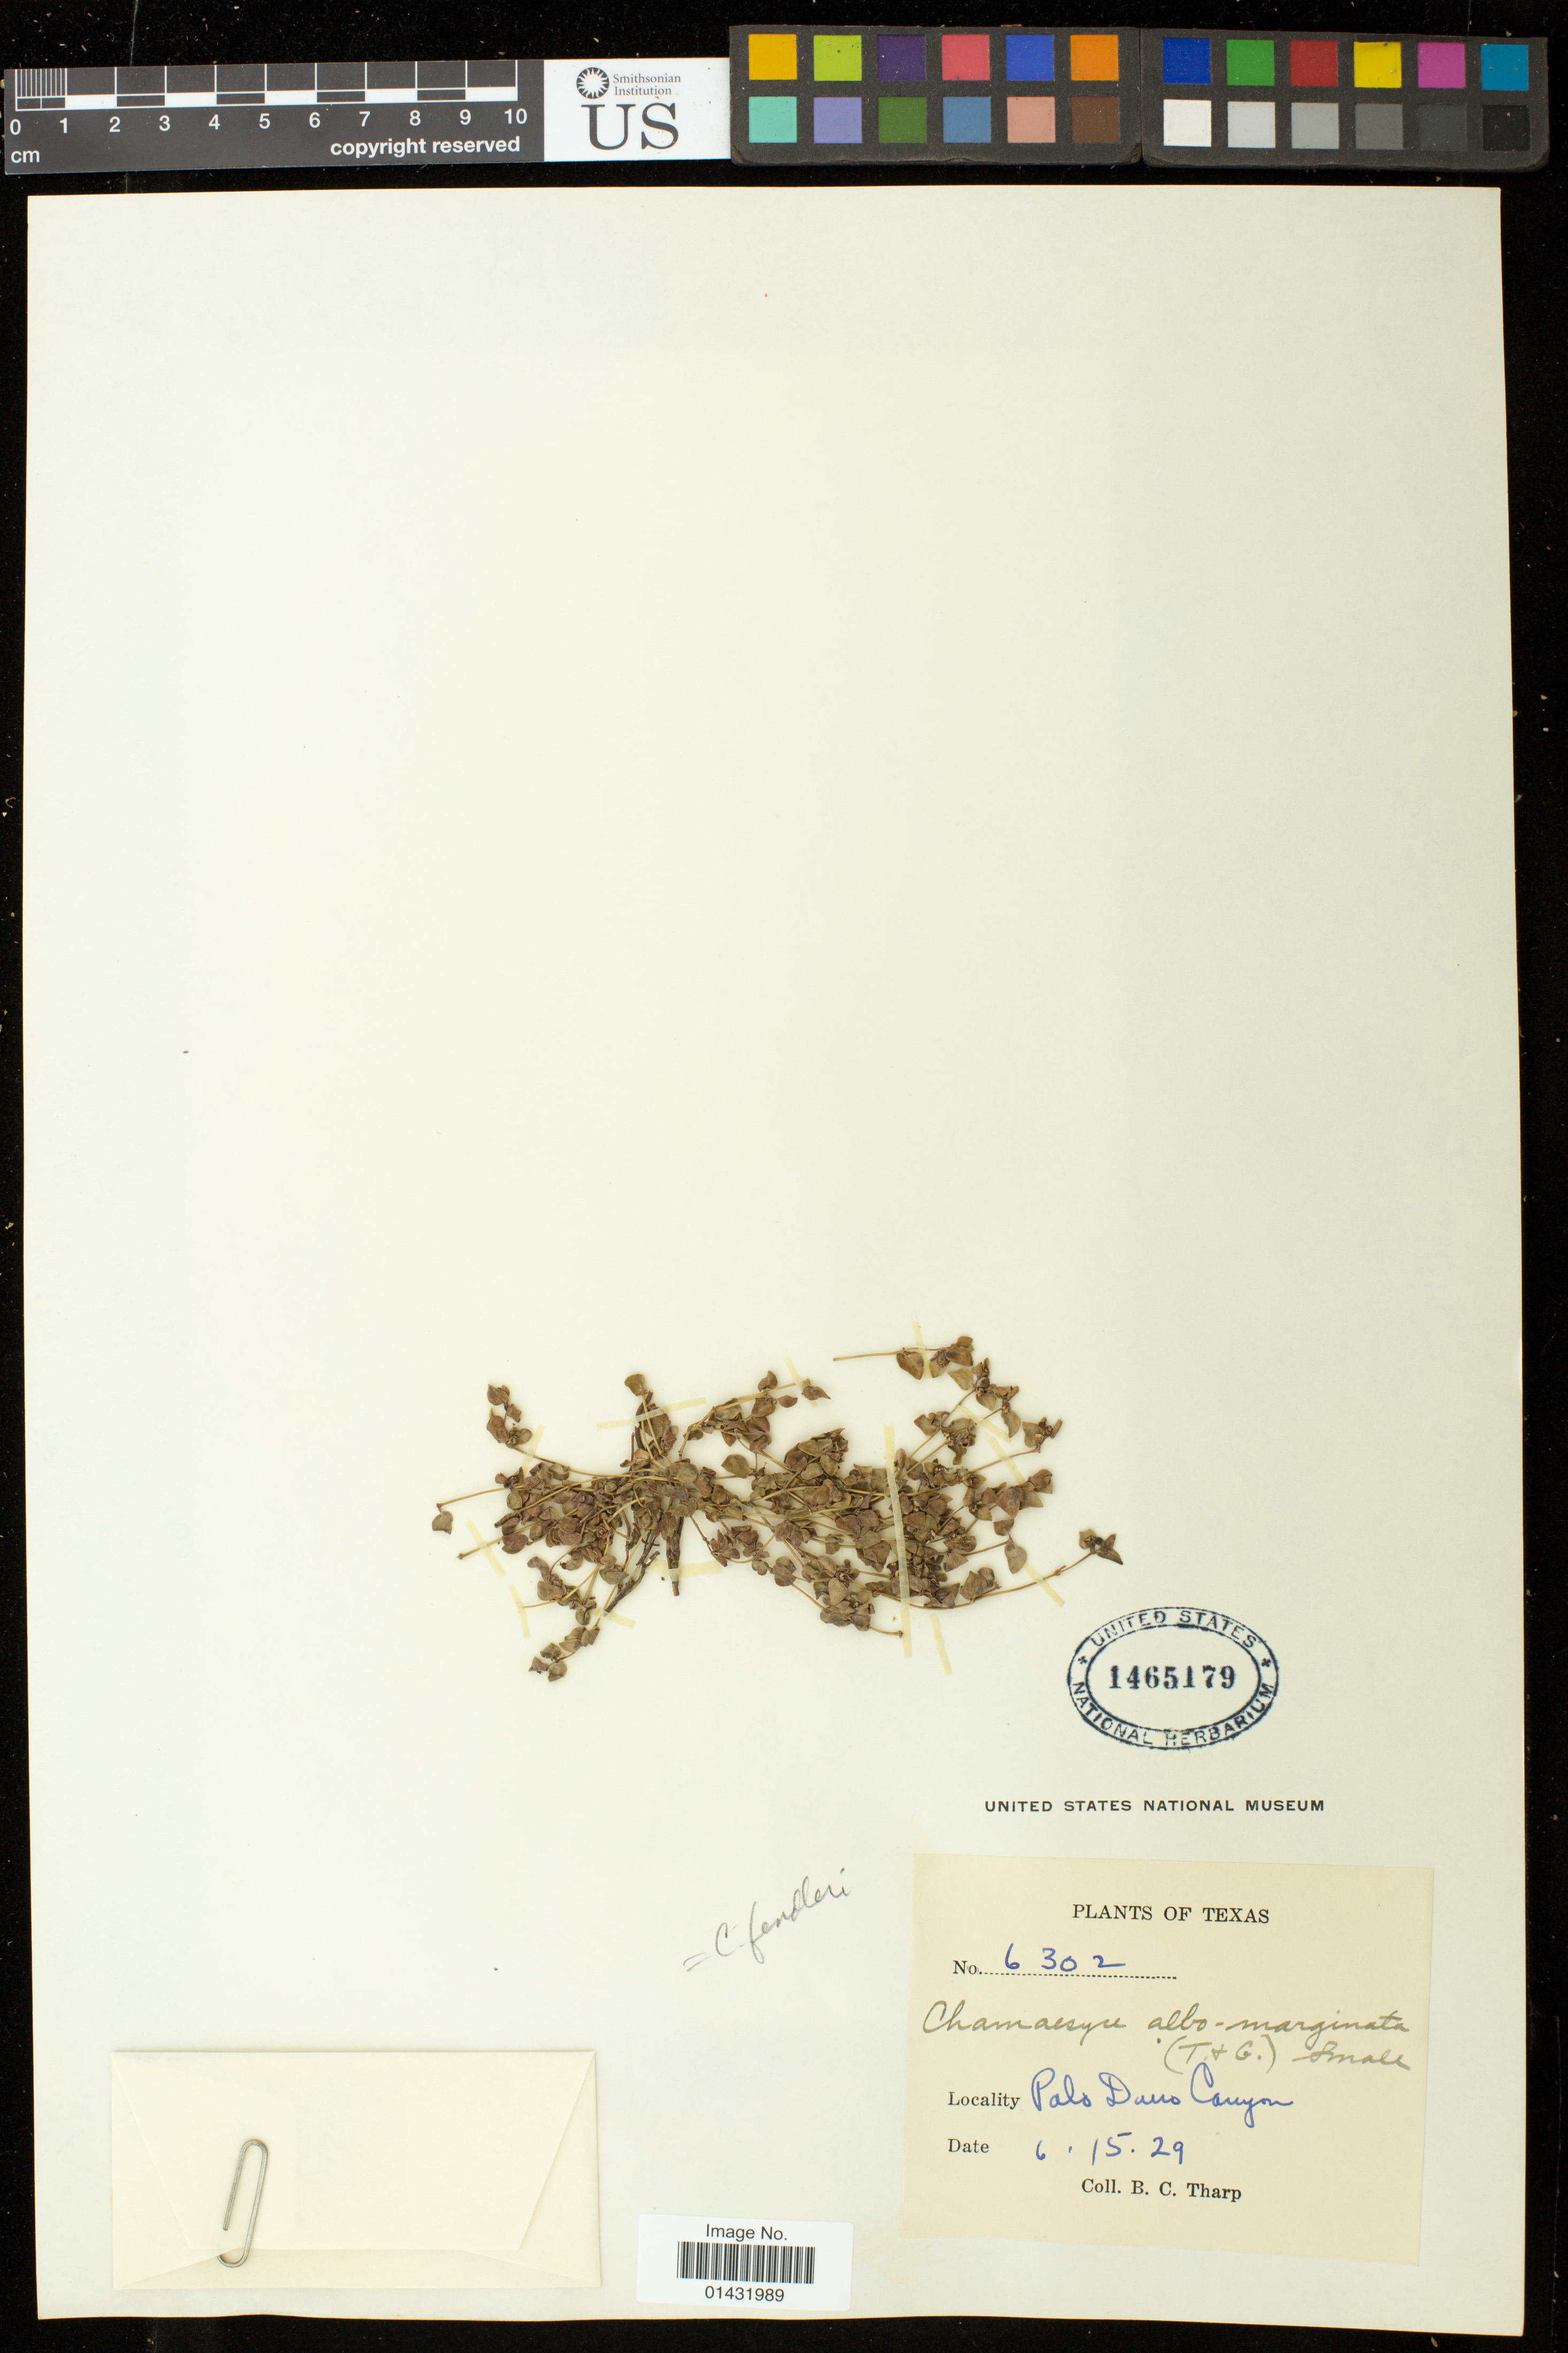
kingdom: Plantae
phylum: Tracheophyta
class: Magnoliopsida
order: Malpighiales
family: Euphorbiaceae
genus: Euphorbia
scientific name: Euphorbia fendleri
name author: Torr. & A. Gray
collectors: B. C. Tharp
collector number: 6302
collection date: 1929-06-15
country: United States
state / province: Texas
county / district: Randall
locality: Palo Duro Canyon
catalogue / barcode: US 1465179